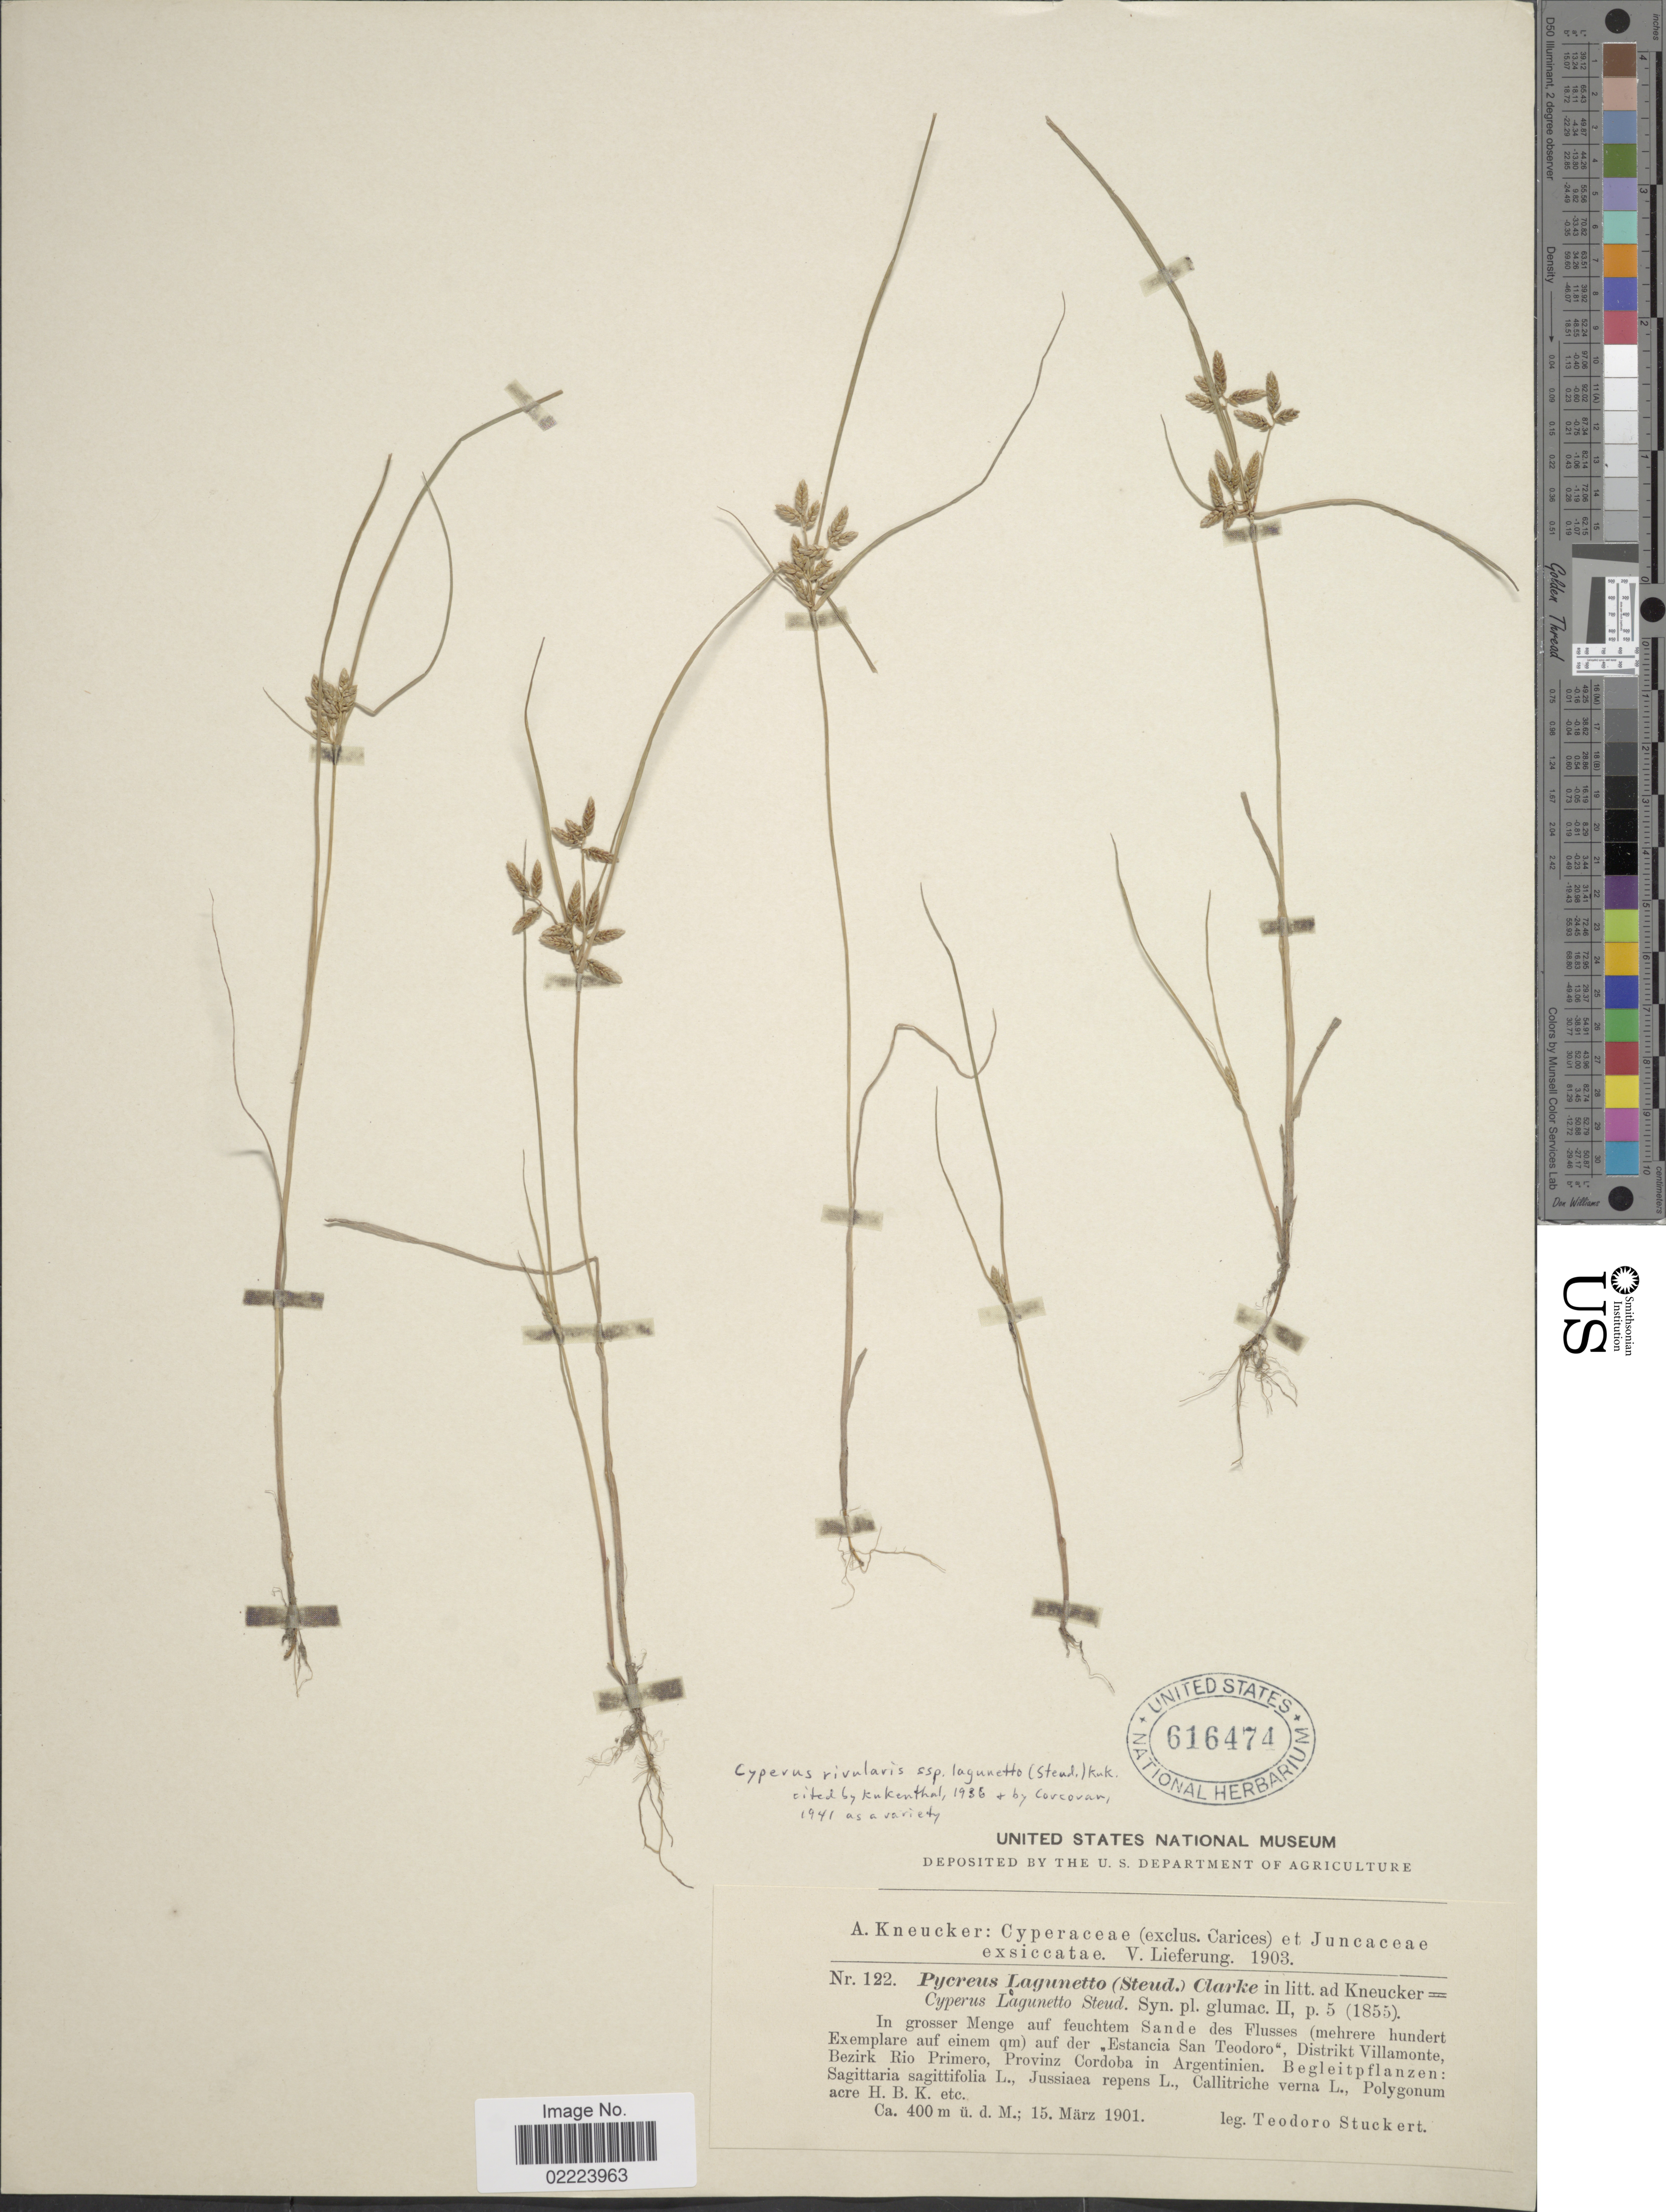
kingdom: Plantae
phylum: Tracheophyta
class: Liliopsida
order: Poales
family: Cyperaceae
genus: Cyperus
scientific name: Cyperus bipartitus Torr.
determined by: Davidse, Gerrit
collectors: T. Stuckert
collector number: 122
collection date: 1901-03-15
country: Argentina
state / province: Cordoba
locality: Estancia San Teodoro, Distrikt Villamonte, Bezirk Rio Primero, Provinz Cordoba in Argentinien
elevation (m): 400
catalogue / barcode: US 616474